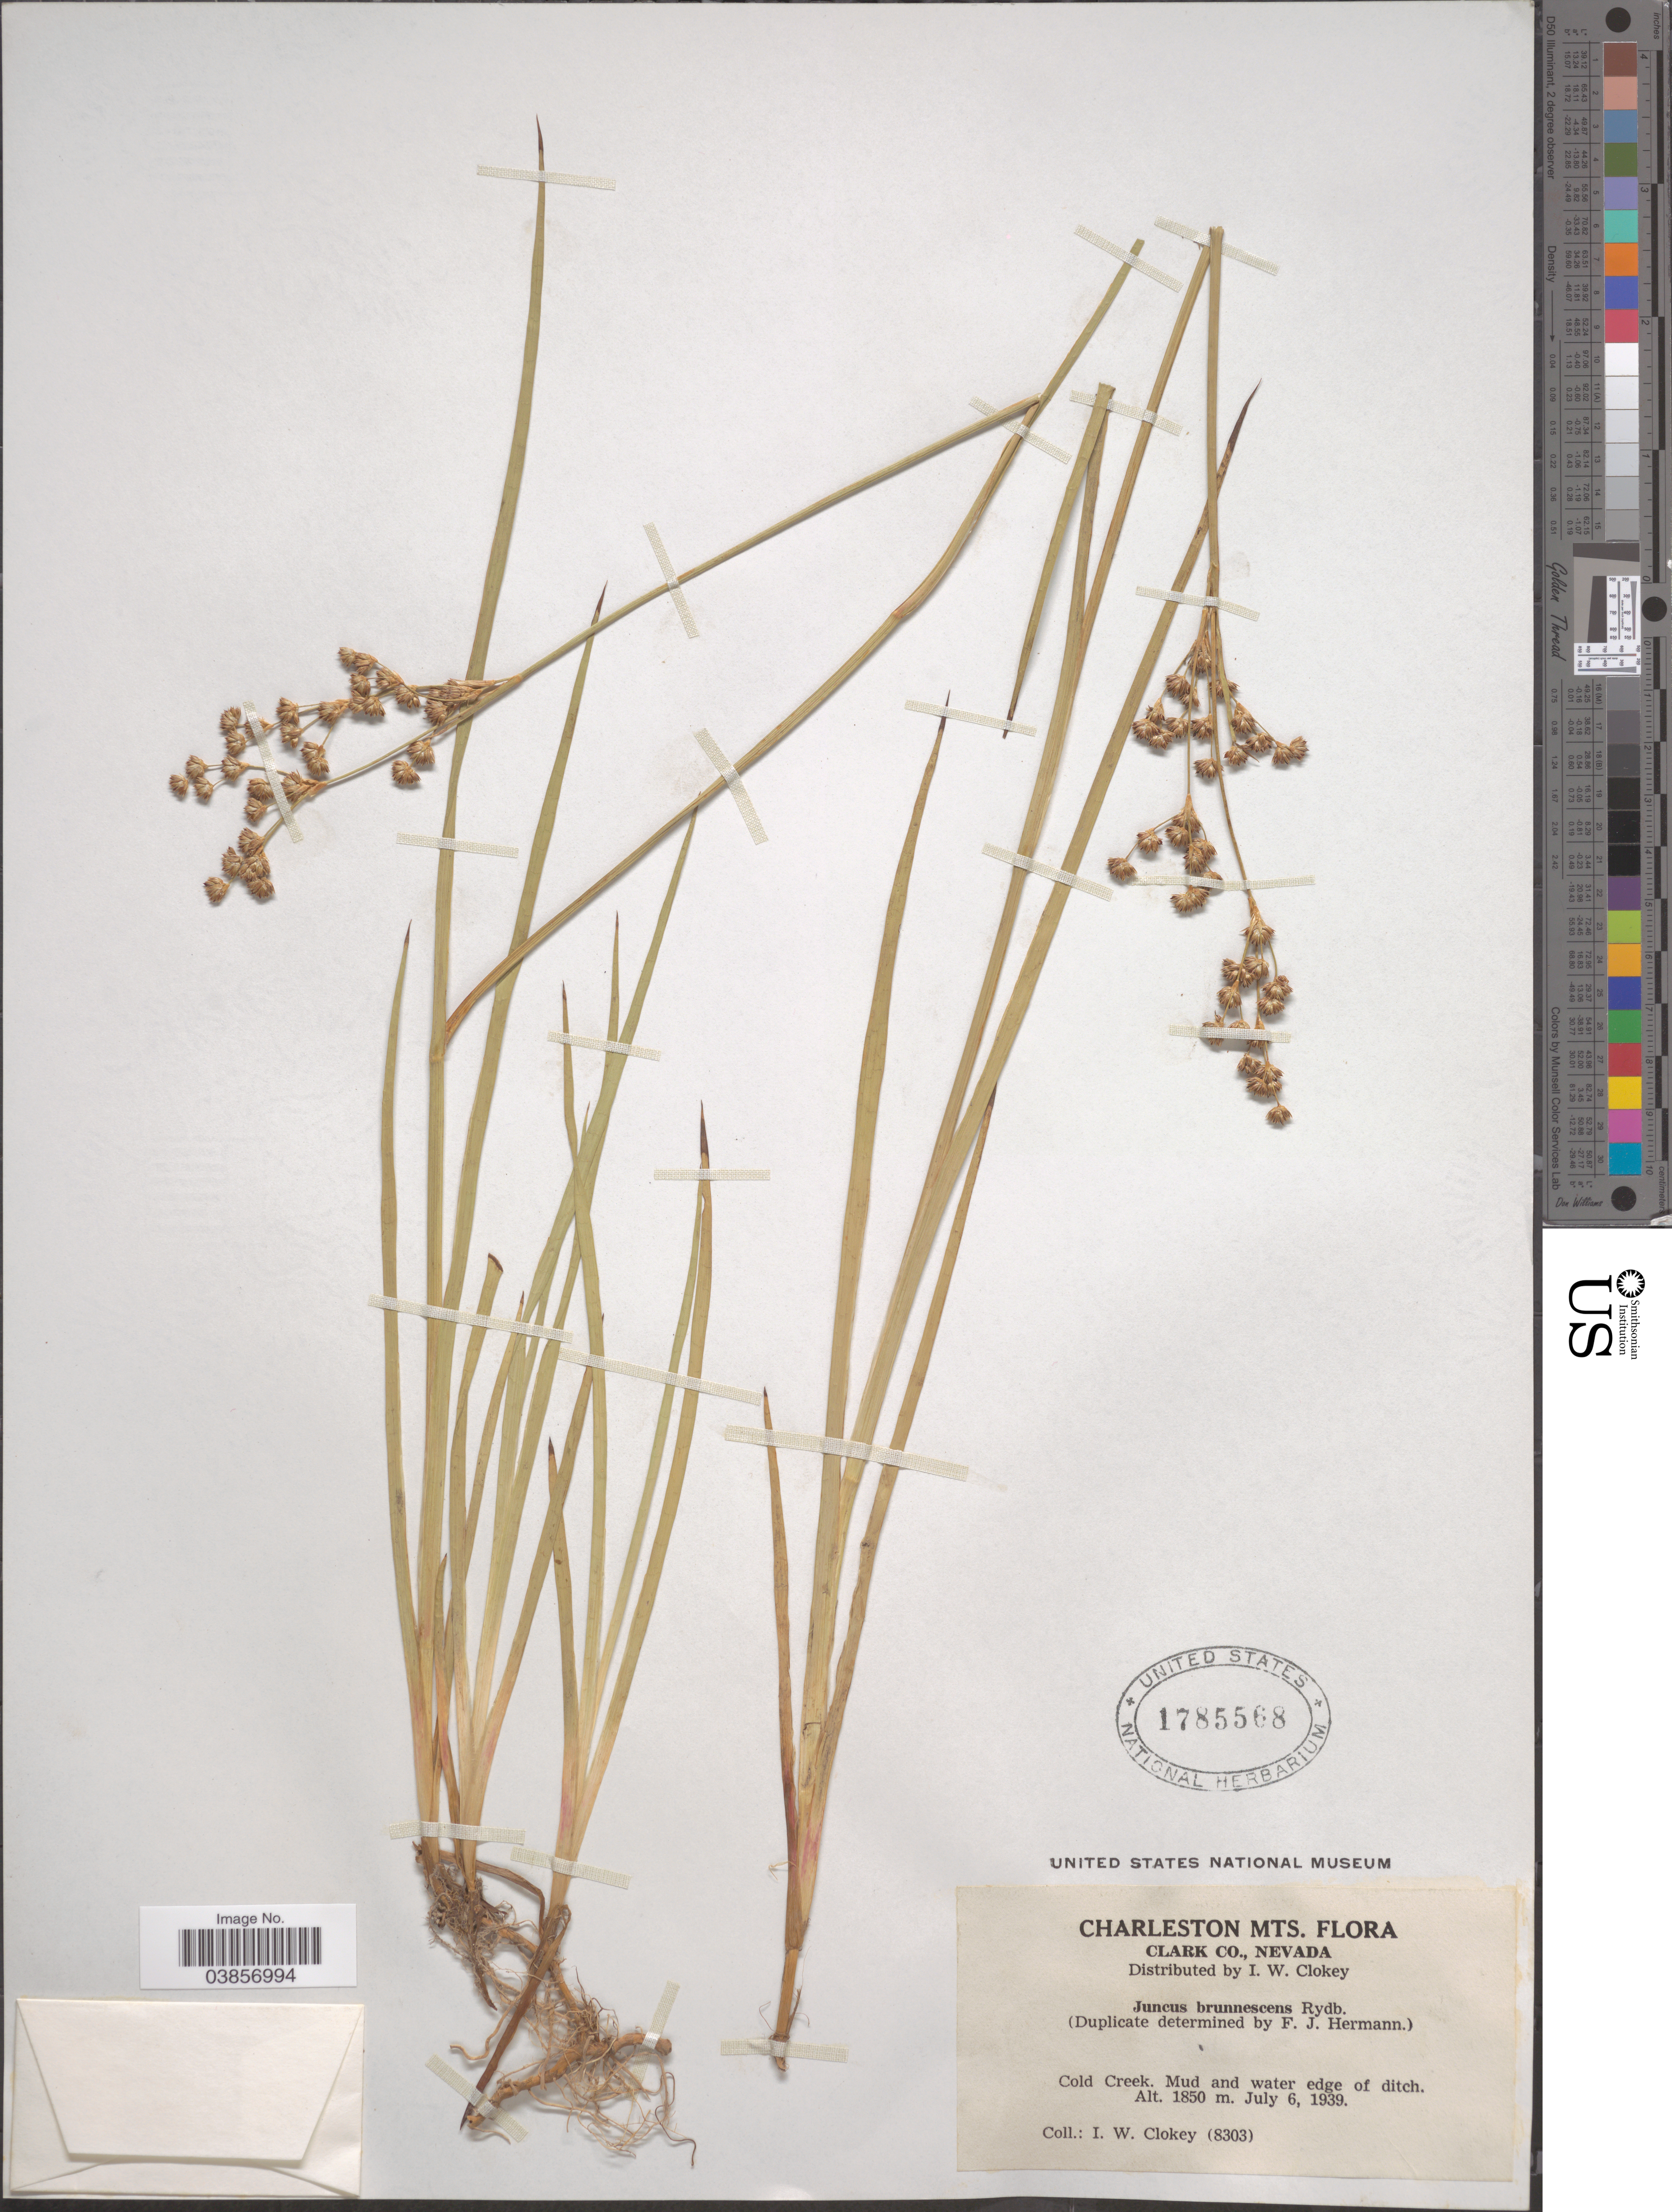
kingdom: Plantae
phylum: Tracheophyta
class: Liliopsida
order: Poales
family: Juncaceae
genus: Juncus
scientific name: Juncus saximontanus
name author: A. Nelson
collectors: I. W. Clokey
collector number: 8303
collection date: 1939-07-06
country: United States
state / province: Nevada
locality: Charleston Mts. Clark Co. Cold Creek.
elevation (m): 1850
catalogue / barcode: US 1785568